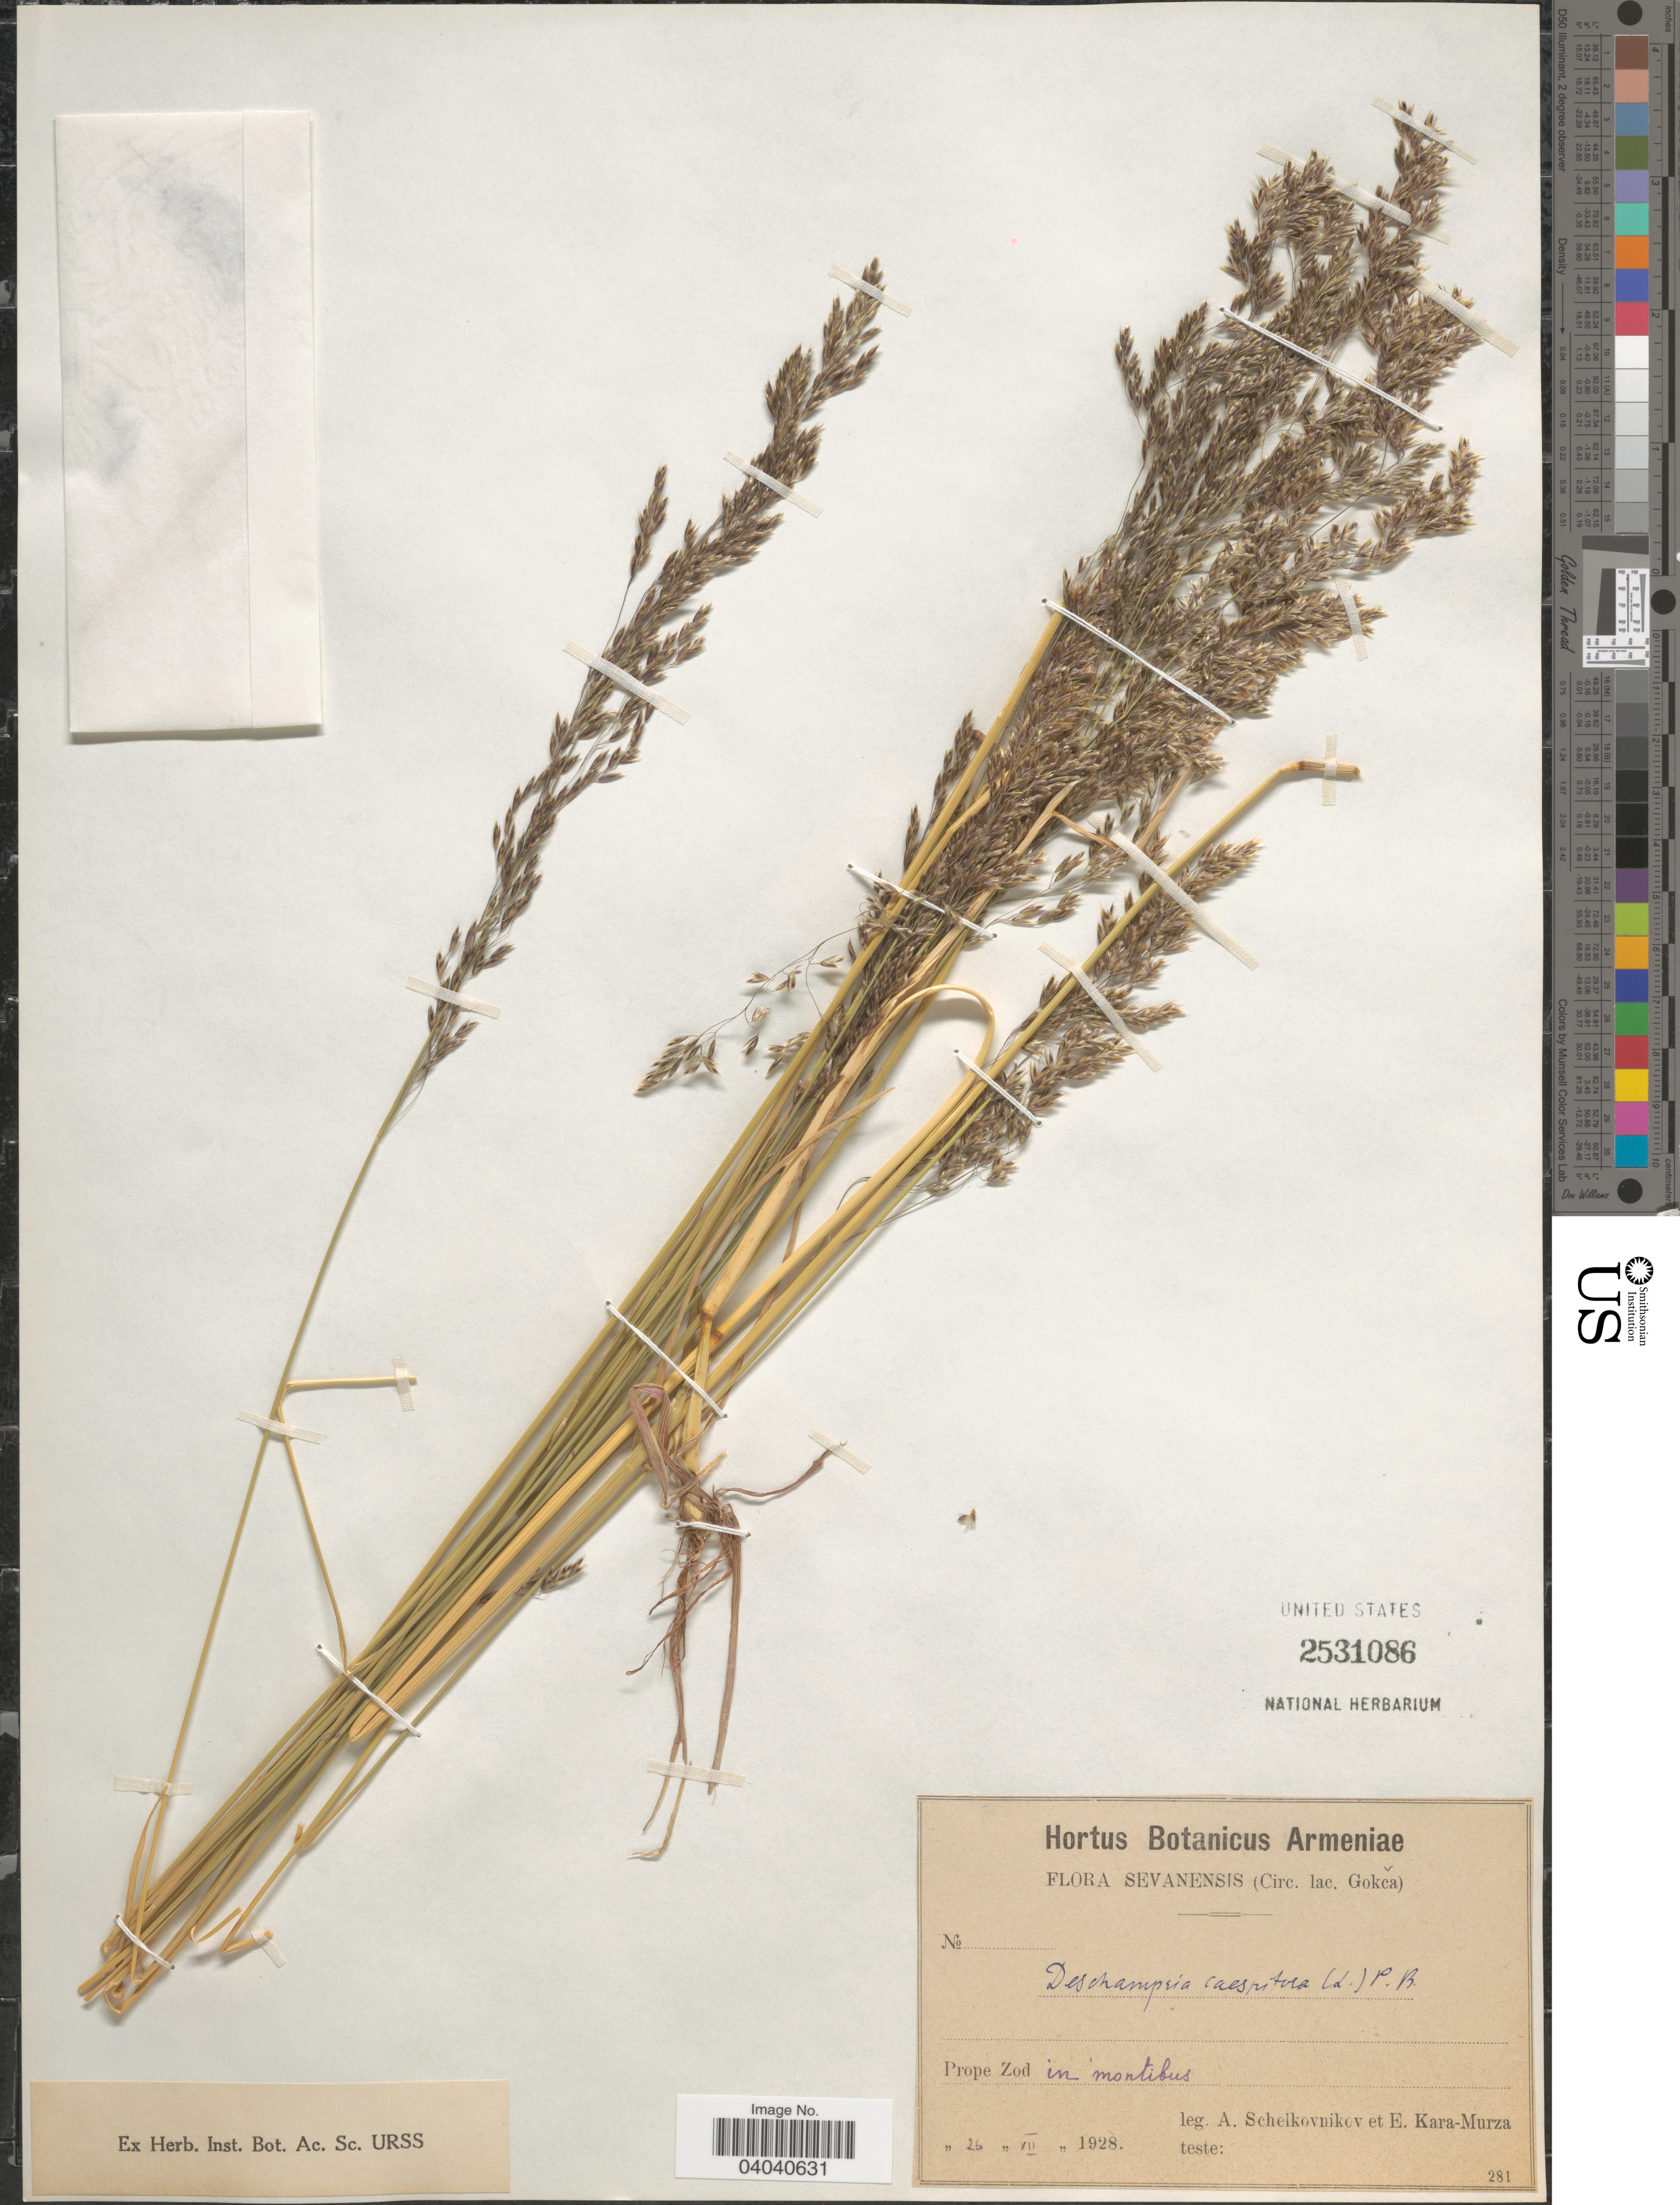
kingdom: Plantae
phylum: Tracheophyta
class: Liliopsida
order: Poales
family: Poaceae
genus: Deschampsia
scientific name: Deschampsia cespitosa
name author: (L.) P. Beauv.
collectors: A. B. Schelkovnikov & E. Kara-Murza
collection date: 1928-07-26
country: Armenia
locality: Sevanensis (Circ. lac. Gokča). Prope Zod in montibus.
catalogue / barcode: US 2531086